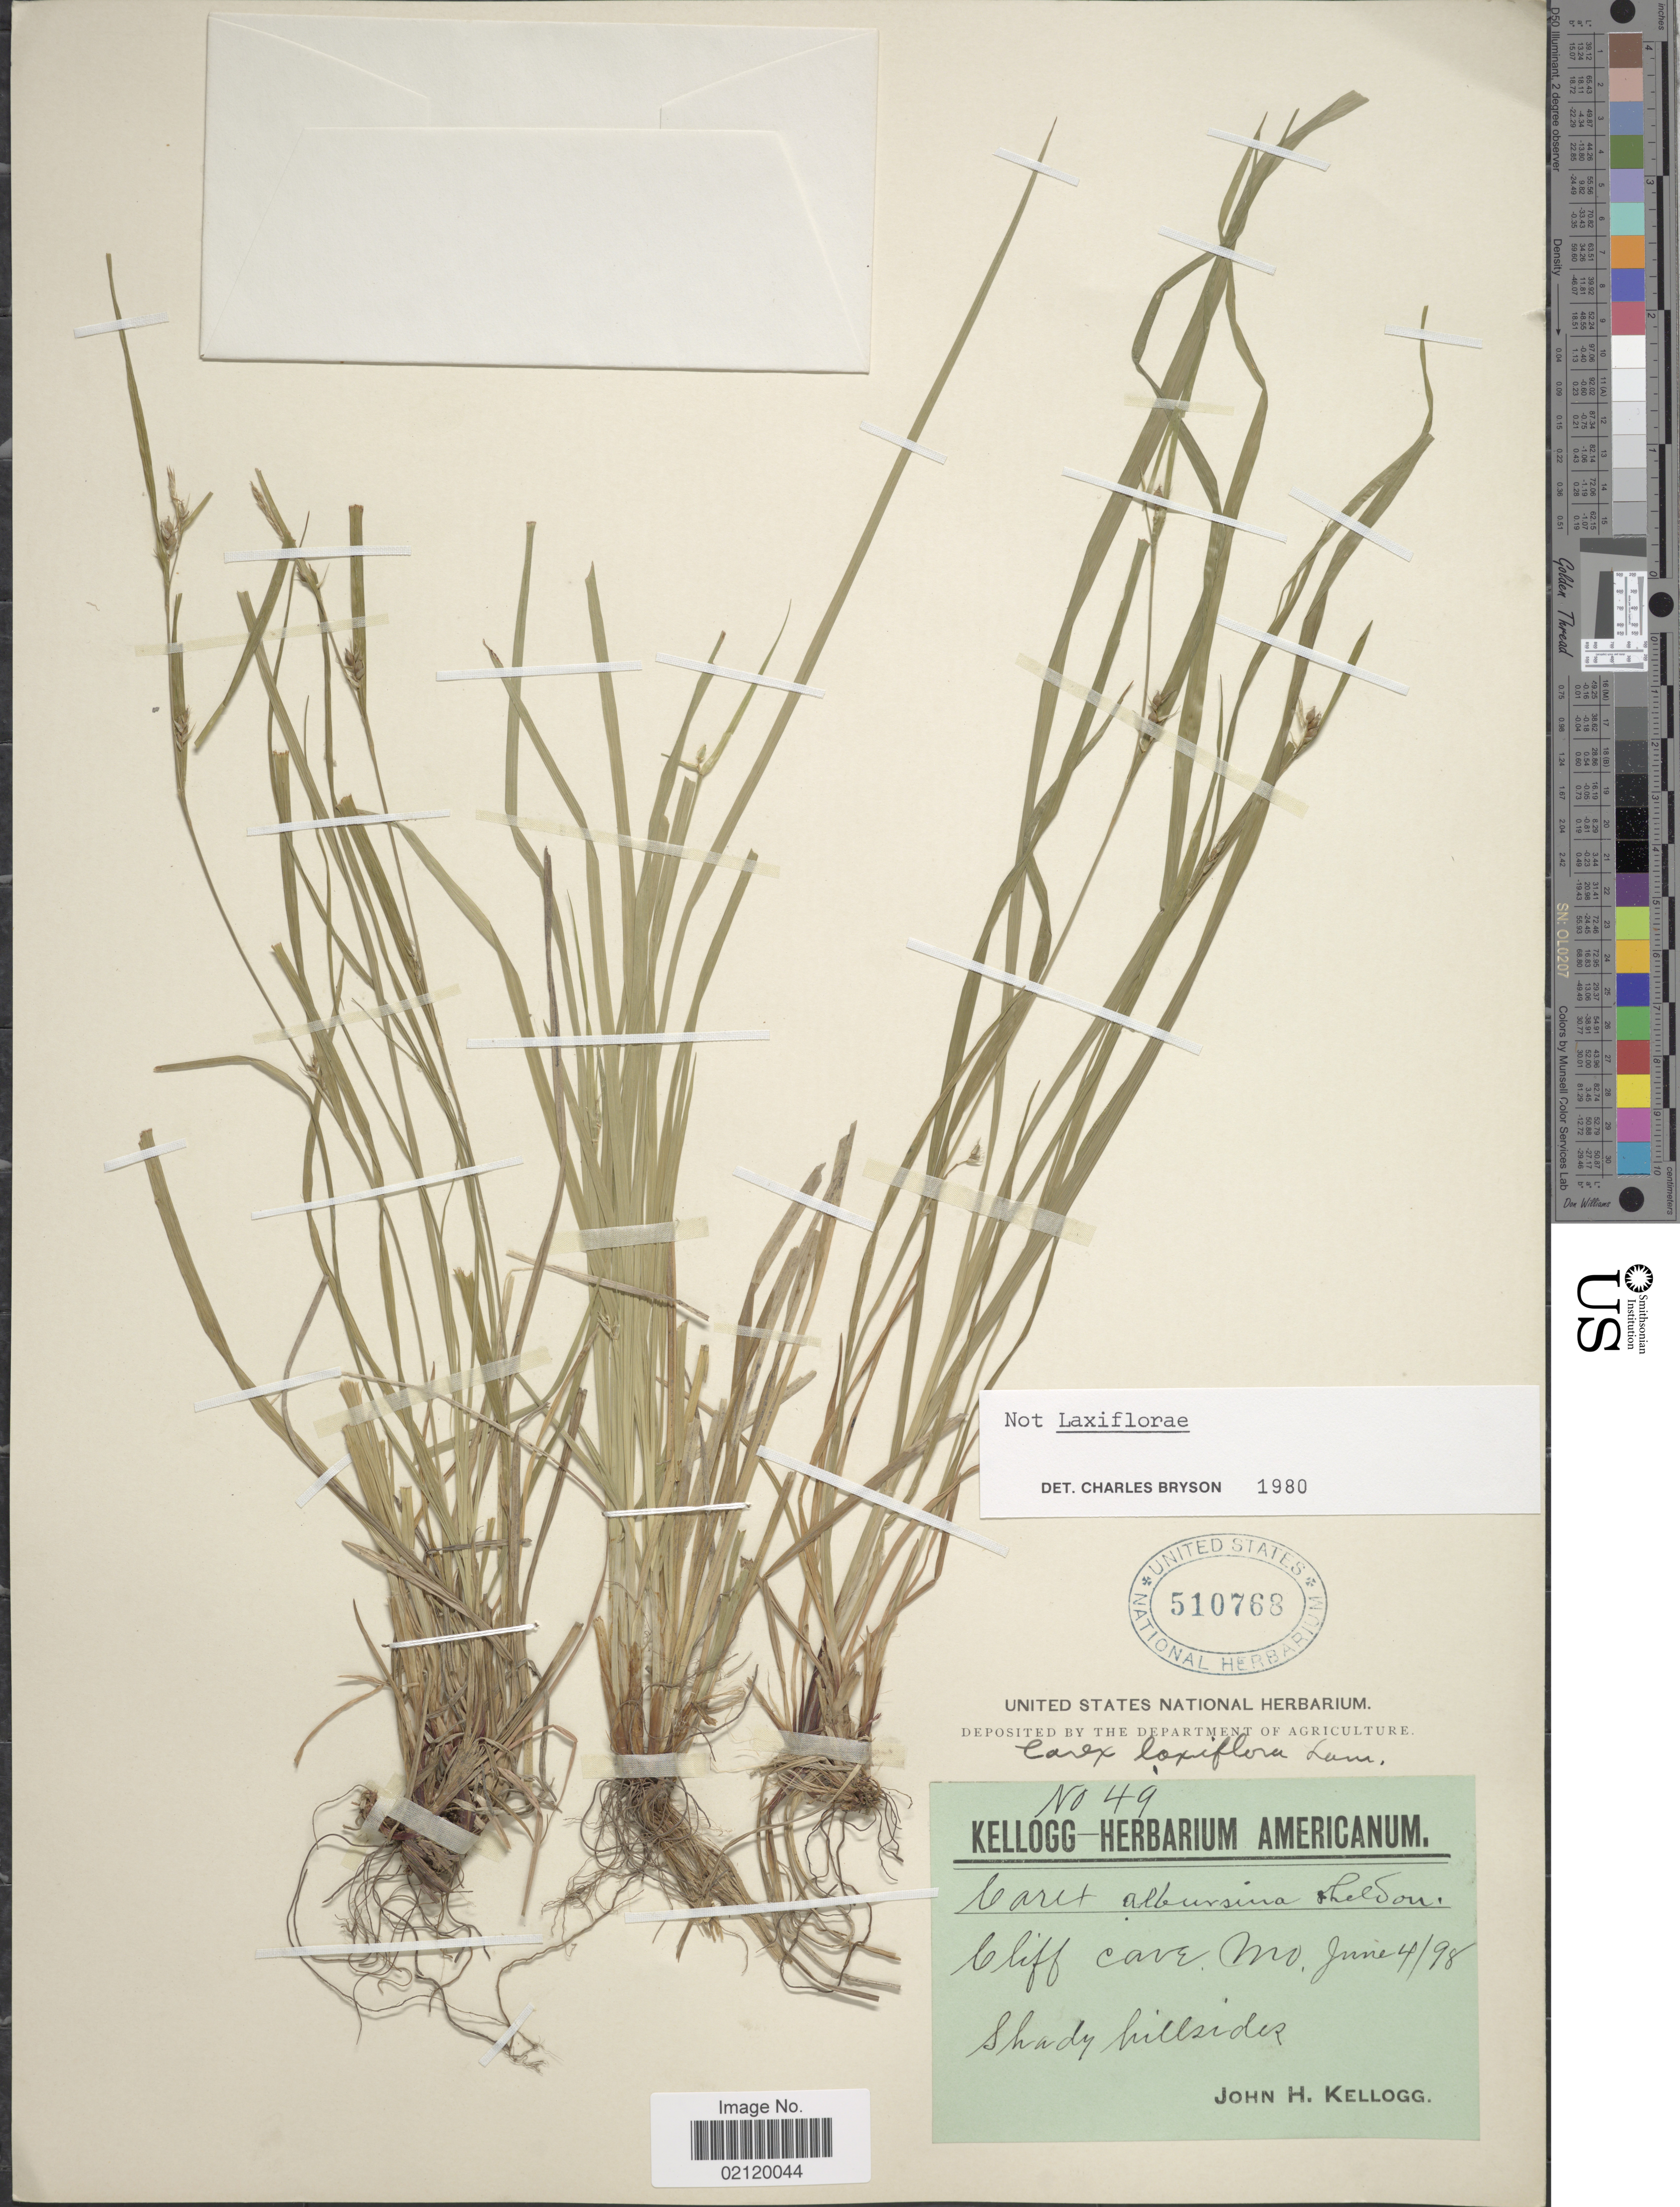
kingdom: Plantae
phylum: Tracheophyta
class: Liliopsida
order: Poales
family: Cyperaceae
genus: Carex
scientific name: Carex laxiflora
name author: Lam.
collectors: J. H. Kellogg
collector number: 49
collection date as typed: Transcribed d/m/y: 4/6/98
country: United States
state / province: Missouri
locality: Cliff Cave. Shady hillside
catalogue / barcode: US 510768